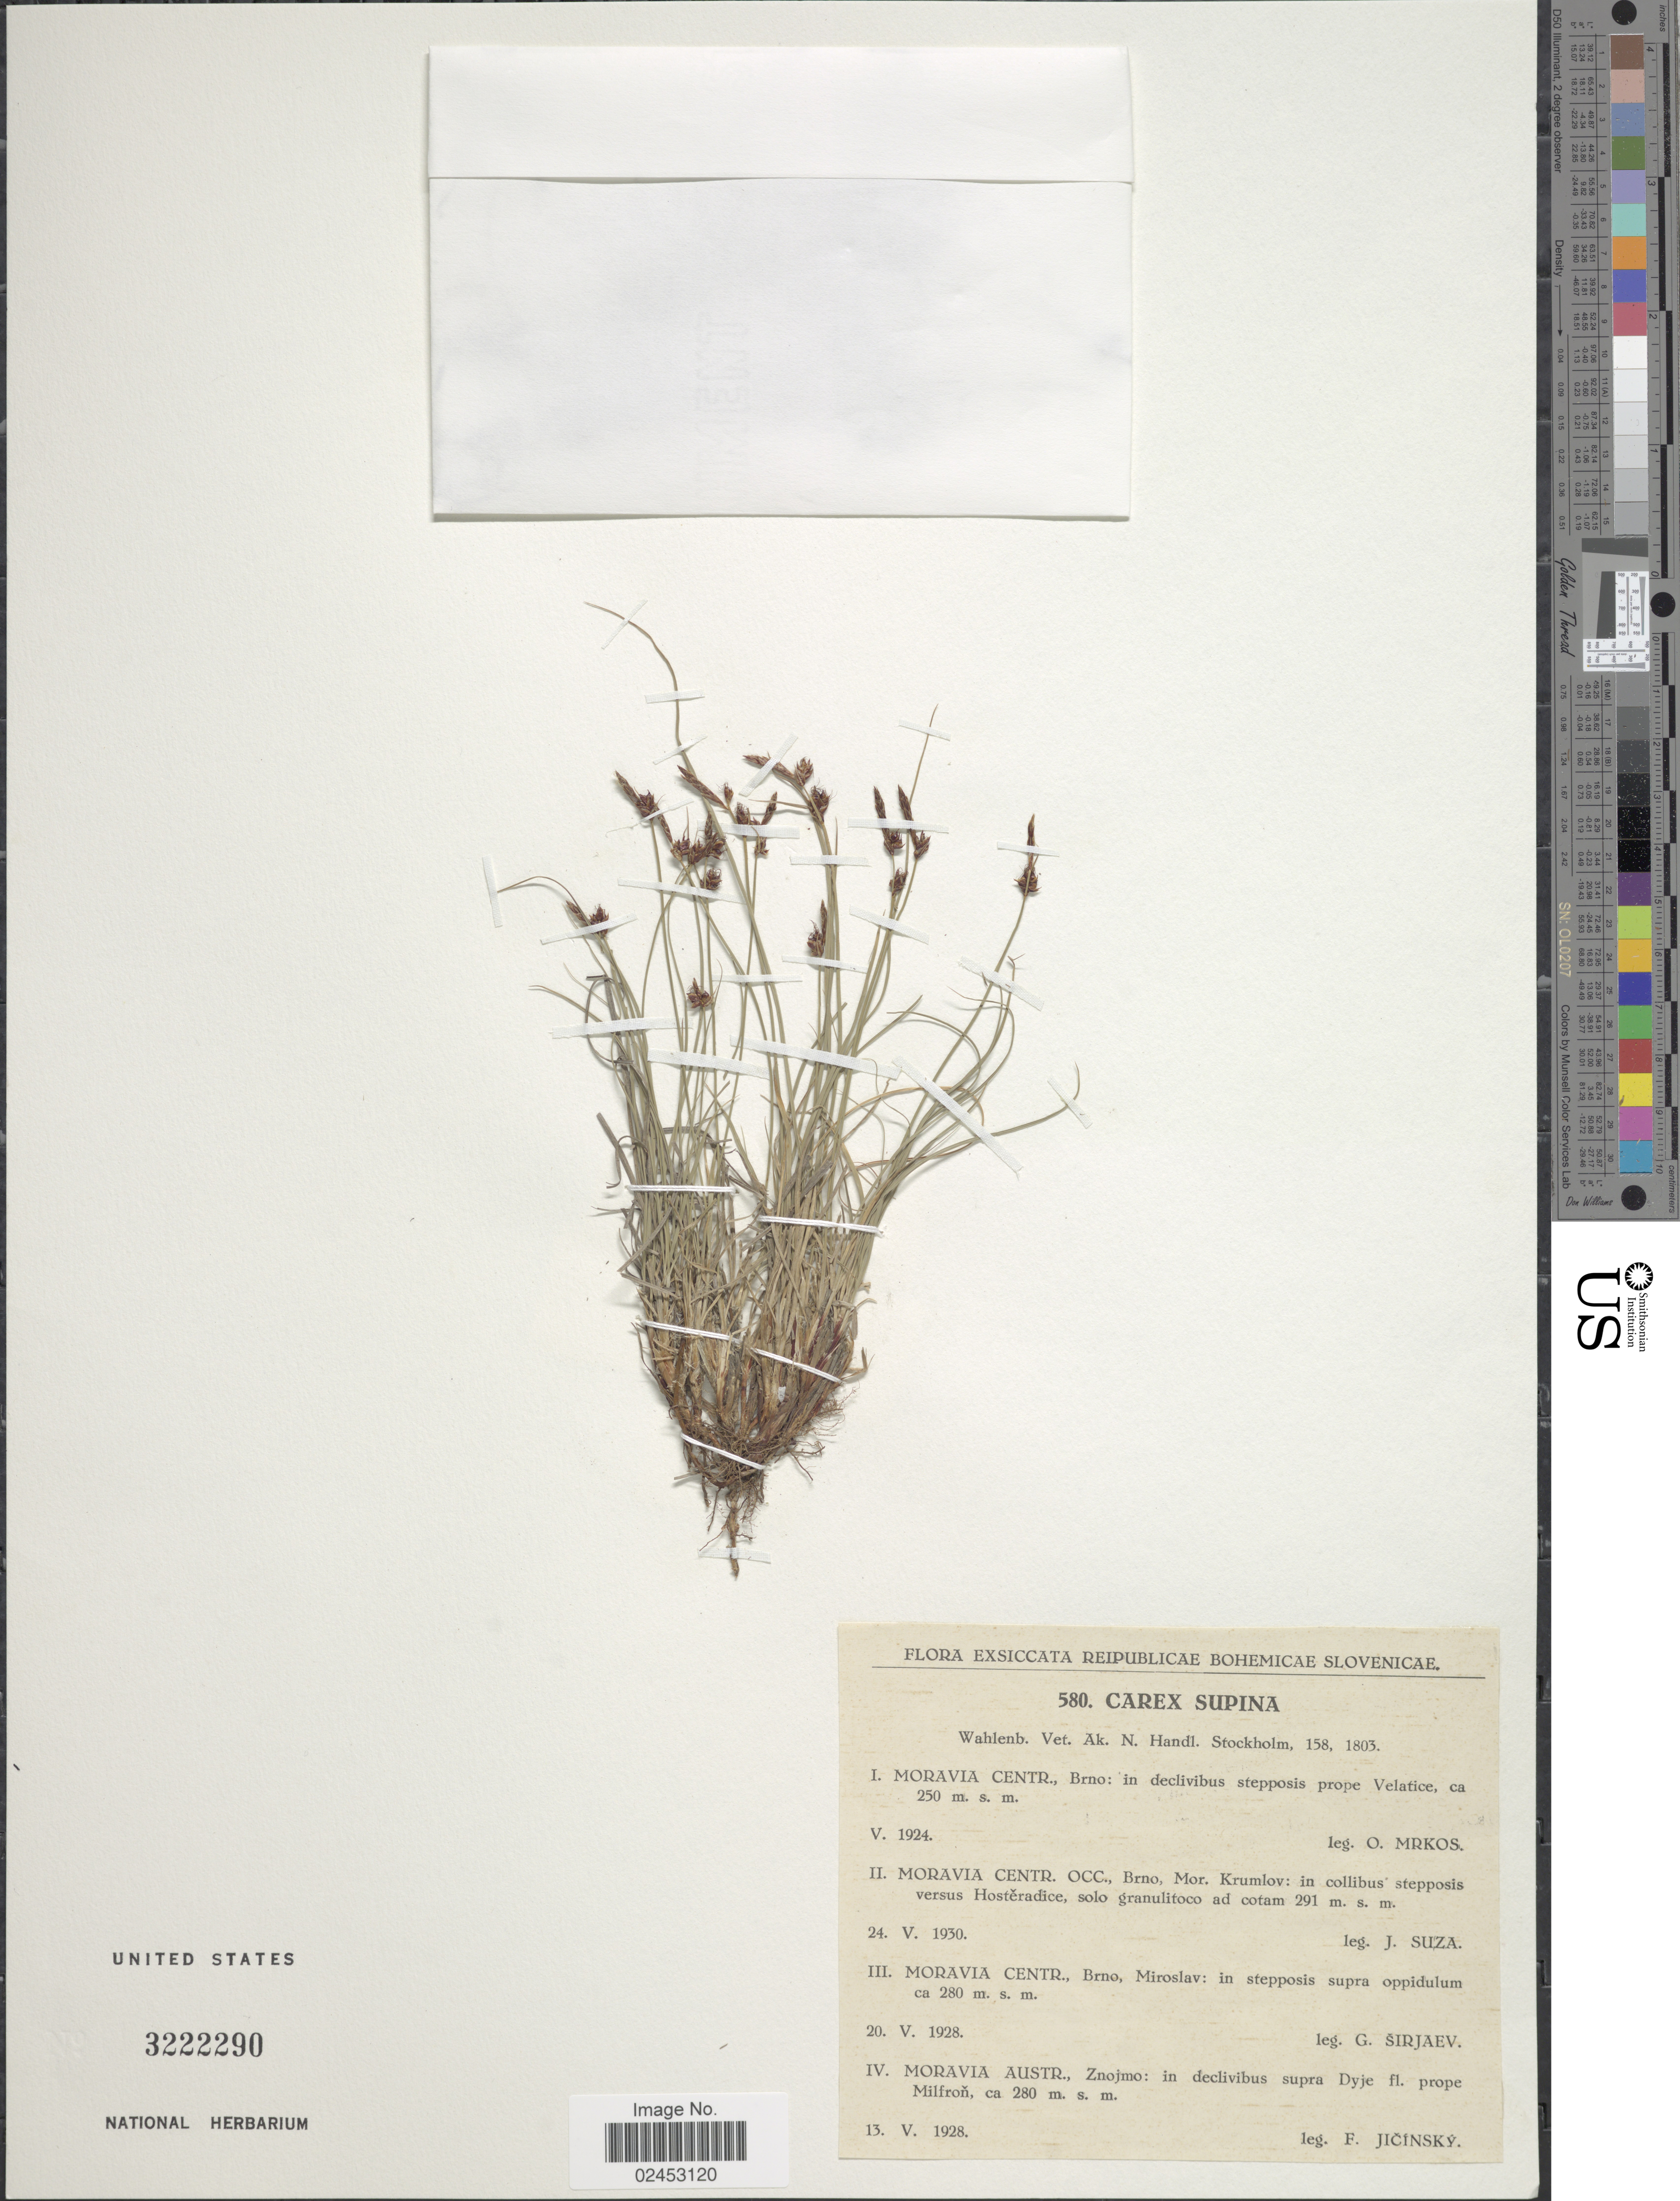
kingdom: Plantae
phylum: Tracheophyta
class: Liliopsida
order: Poales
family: Cyperaceae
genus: Carex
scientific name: Carex supina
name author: Willd. ex Wahlenb.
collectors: O. Mrkos, J. Suza, G. Sirjaev & F. Jicinsky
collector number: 580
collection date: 1924-05/1930-05-24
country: Czechia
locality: Reipublicae Bohemicae Slovenicae, Moravia centr., Brno: in declivibus stepposis prope Velatice. Moravia Centr. Occ., Borno, Mor. Krumlov: in collibus stepposis versus Hosteradice, Miroslav: in stepposis supra oppidulum, Moravia Austr., Snojmo: in declivibus supra Dyje fl. Prope Milfron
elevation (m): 250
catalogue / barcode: US 3222290